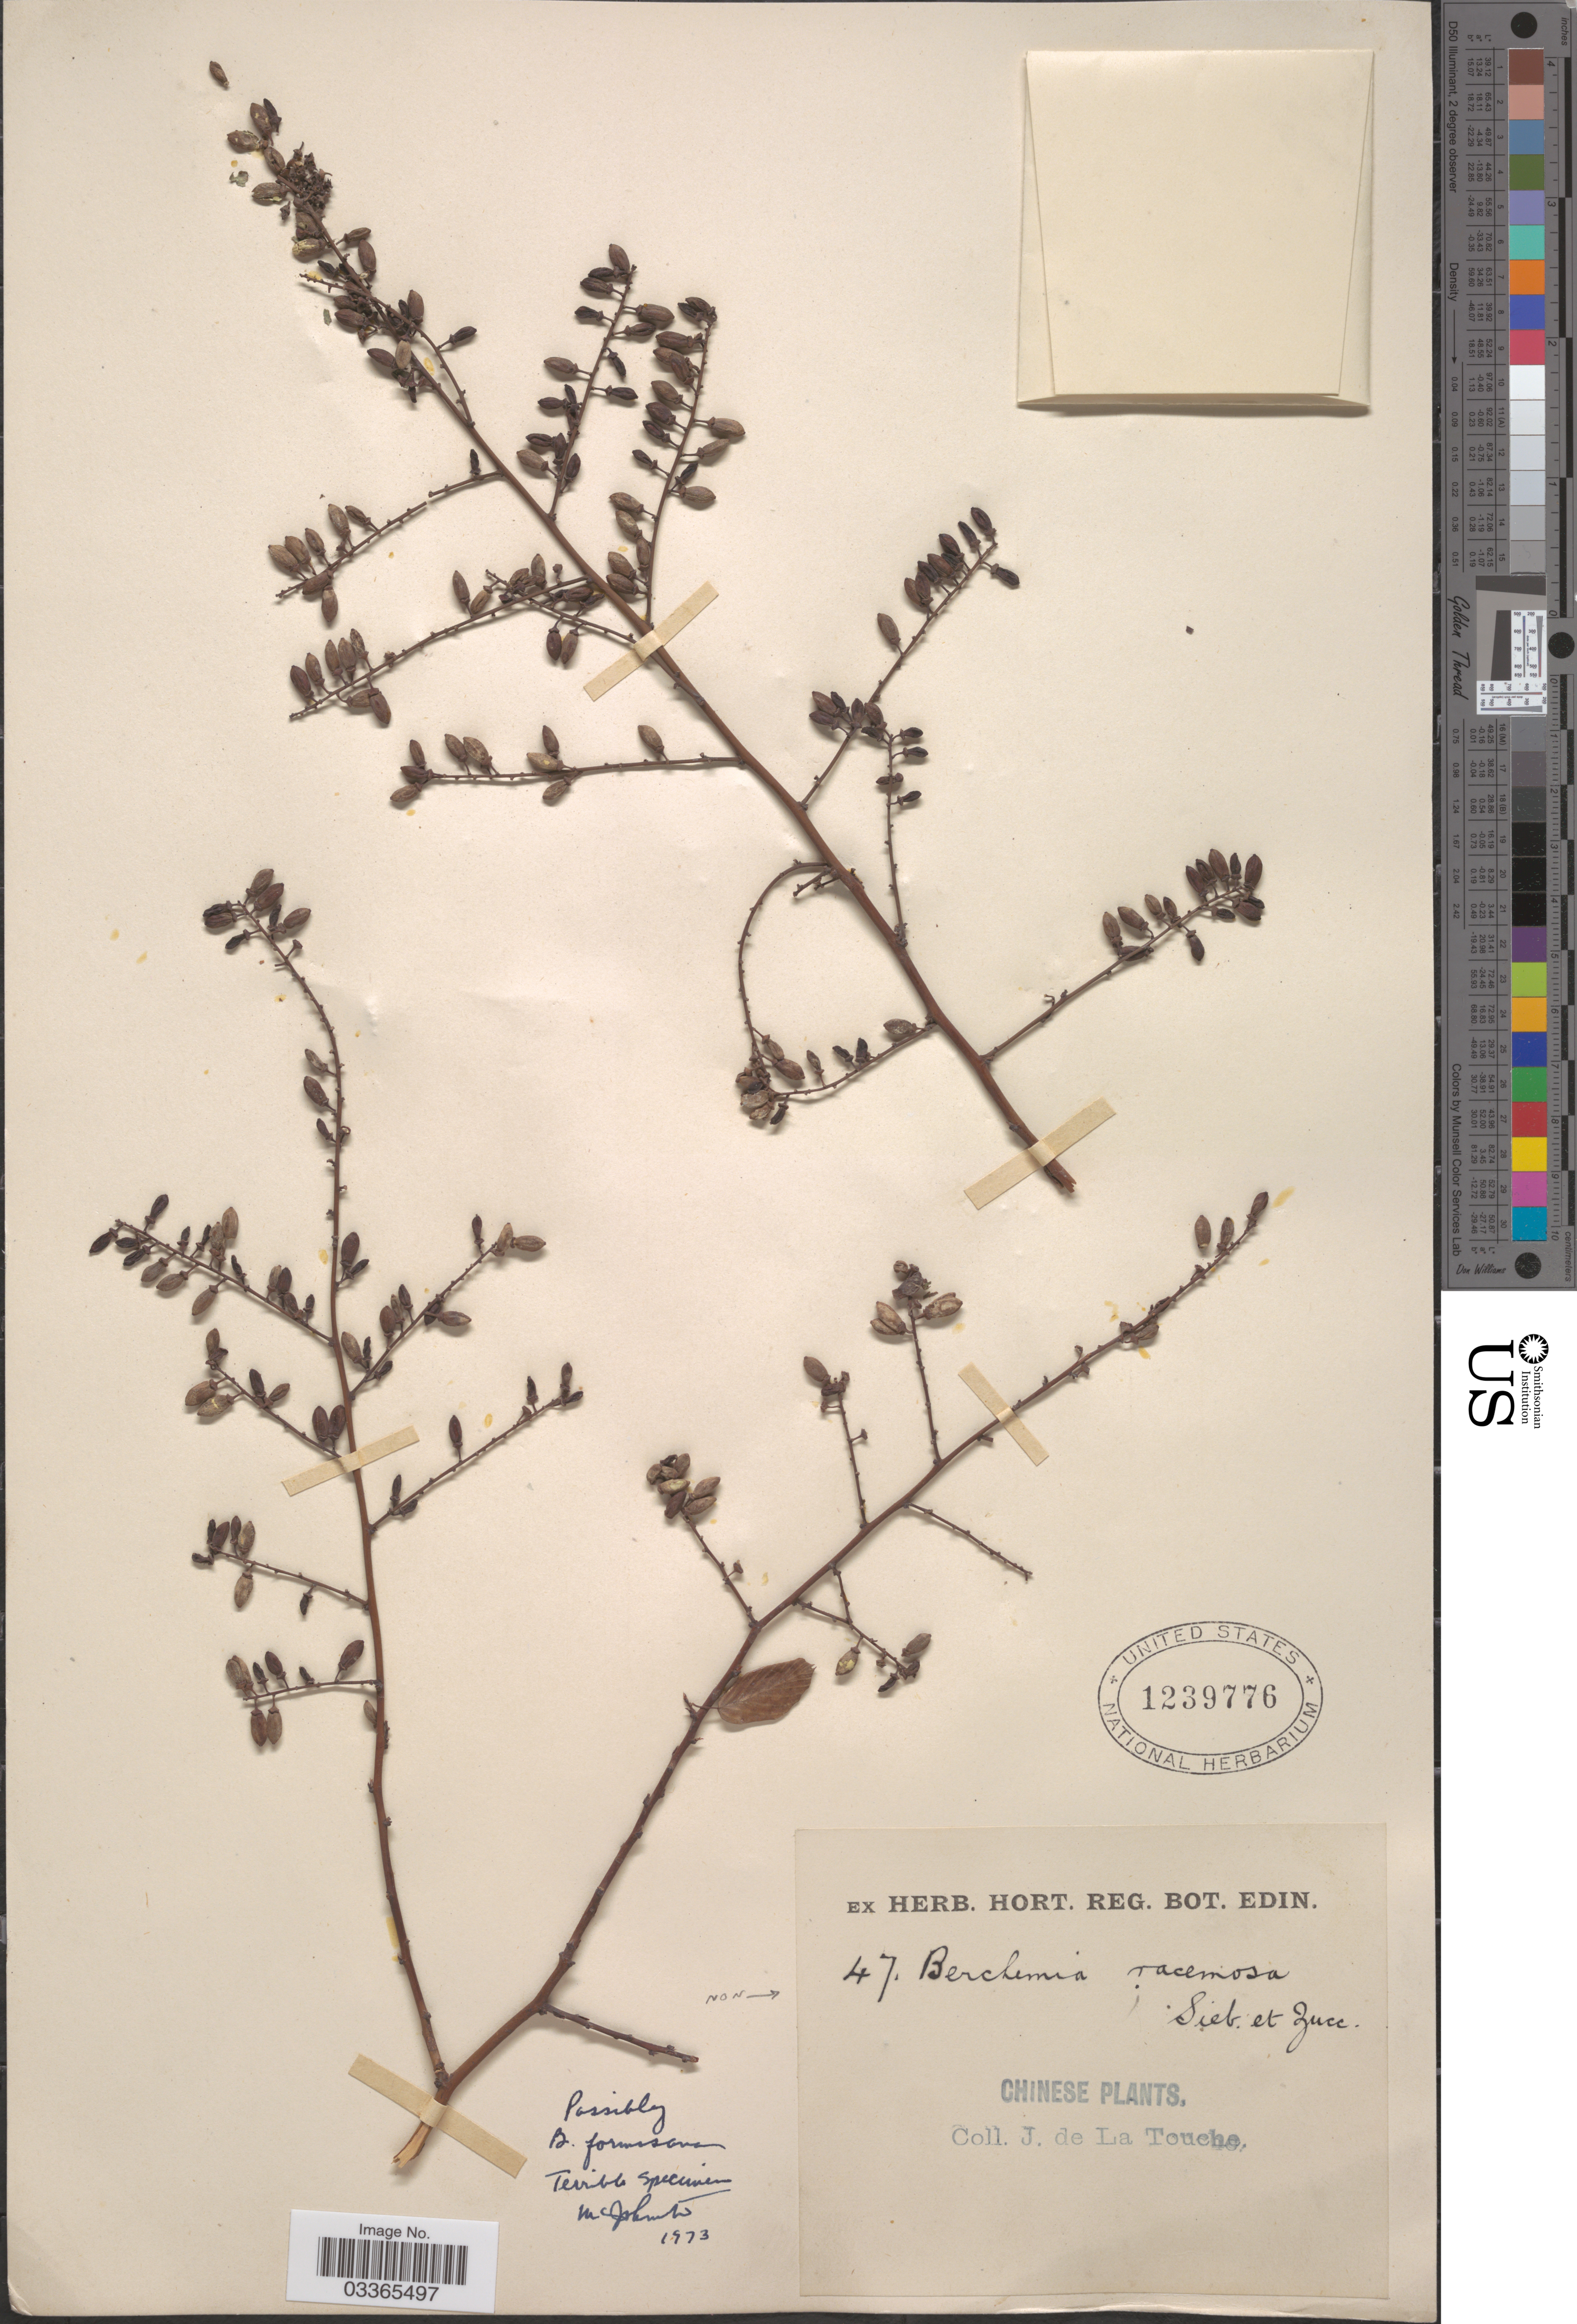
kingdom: Plantae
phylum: Tracheophyta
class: Magnoliopsida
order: Rosales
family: Rhamnaceae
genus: Berchemia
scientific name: Berchemia formosana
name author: C.K. Schneid.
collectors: J. de la Touche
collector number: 47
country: China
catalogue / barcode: US 1239776